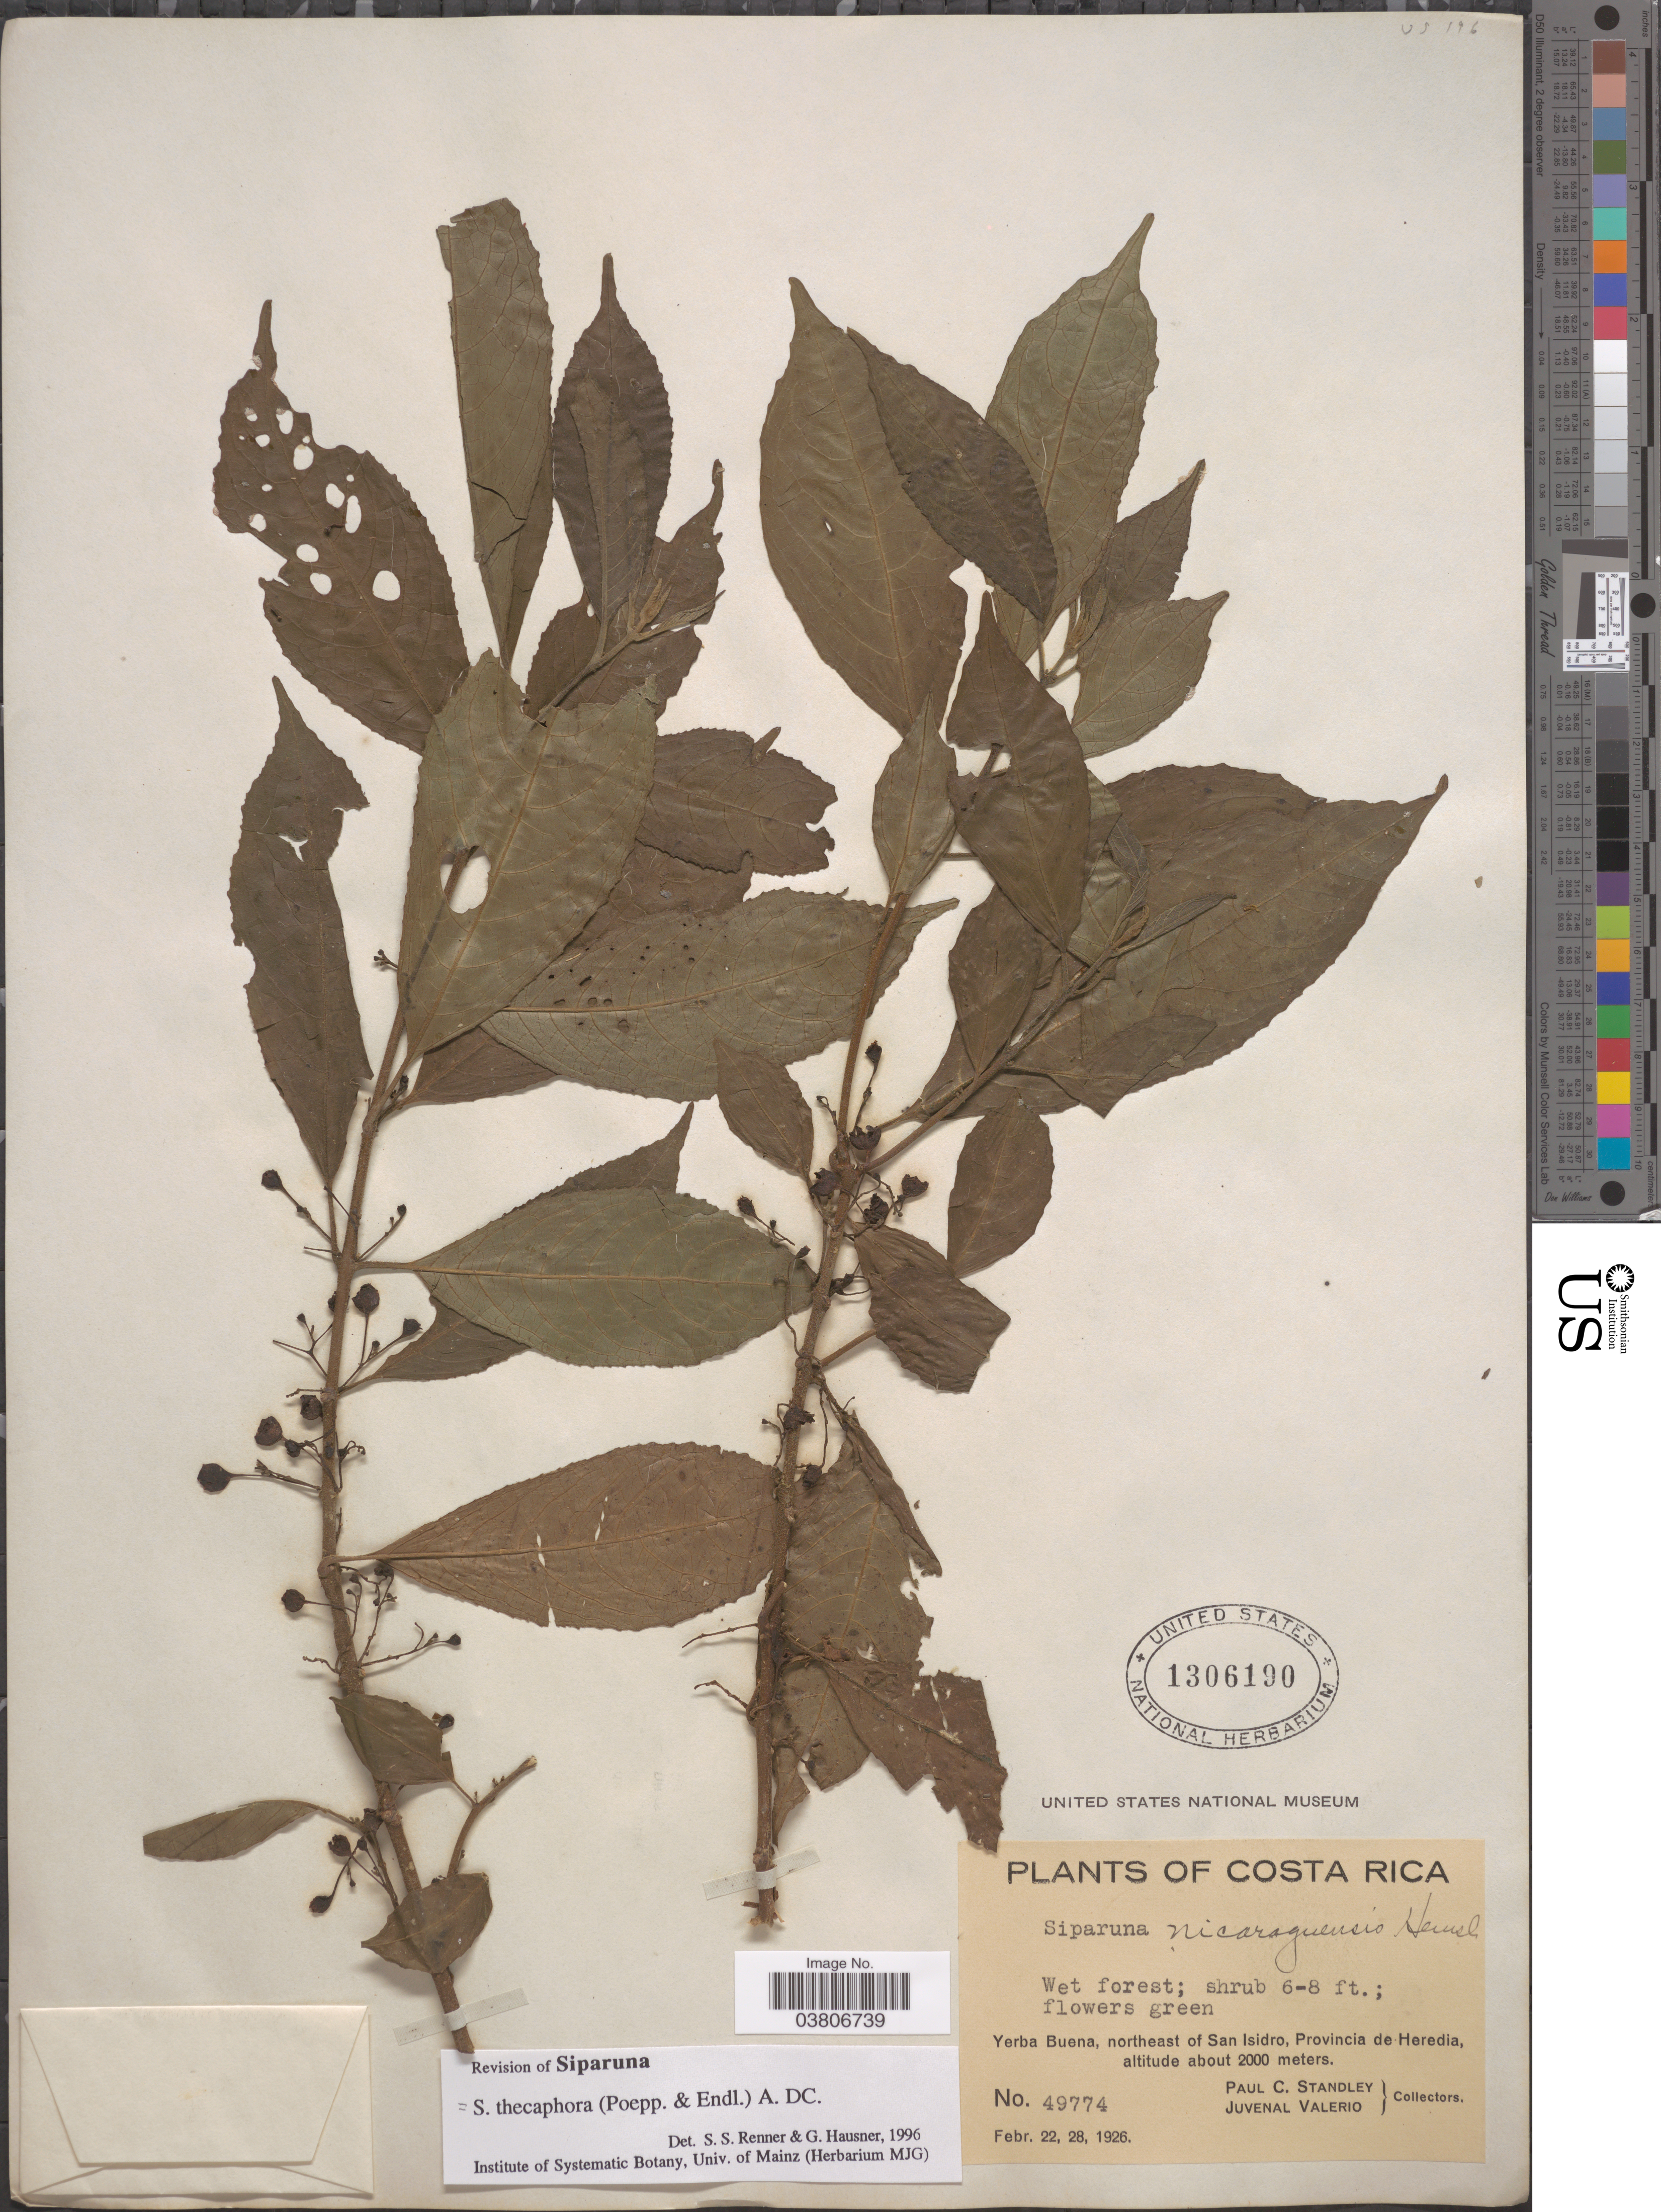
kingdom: Plantae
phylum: Tracheophyta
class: Magnoliopsida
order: Laurales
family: Siparunaceae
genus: Siparuna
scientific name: Siparuna thecaphora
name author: (Poepp. & Endl.) A. DC.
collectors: P. C. Standley & J. Valerio R.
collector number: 49774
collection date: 1926-02-22/1926-02-28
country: Costa Rica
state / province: Heredia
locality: Yerba Buena, northeast of San Isidro.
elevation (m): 2000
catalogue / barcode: US 1306190